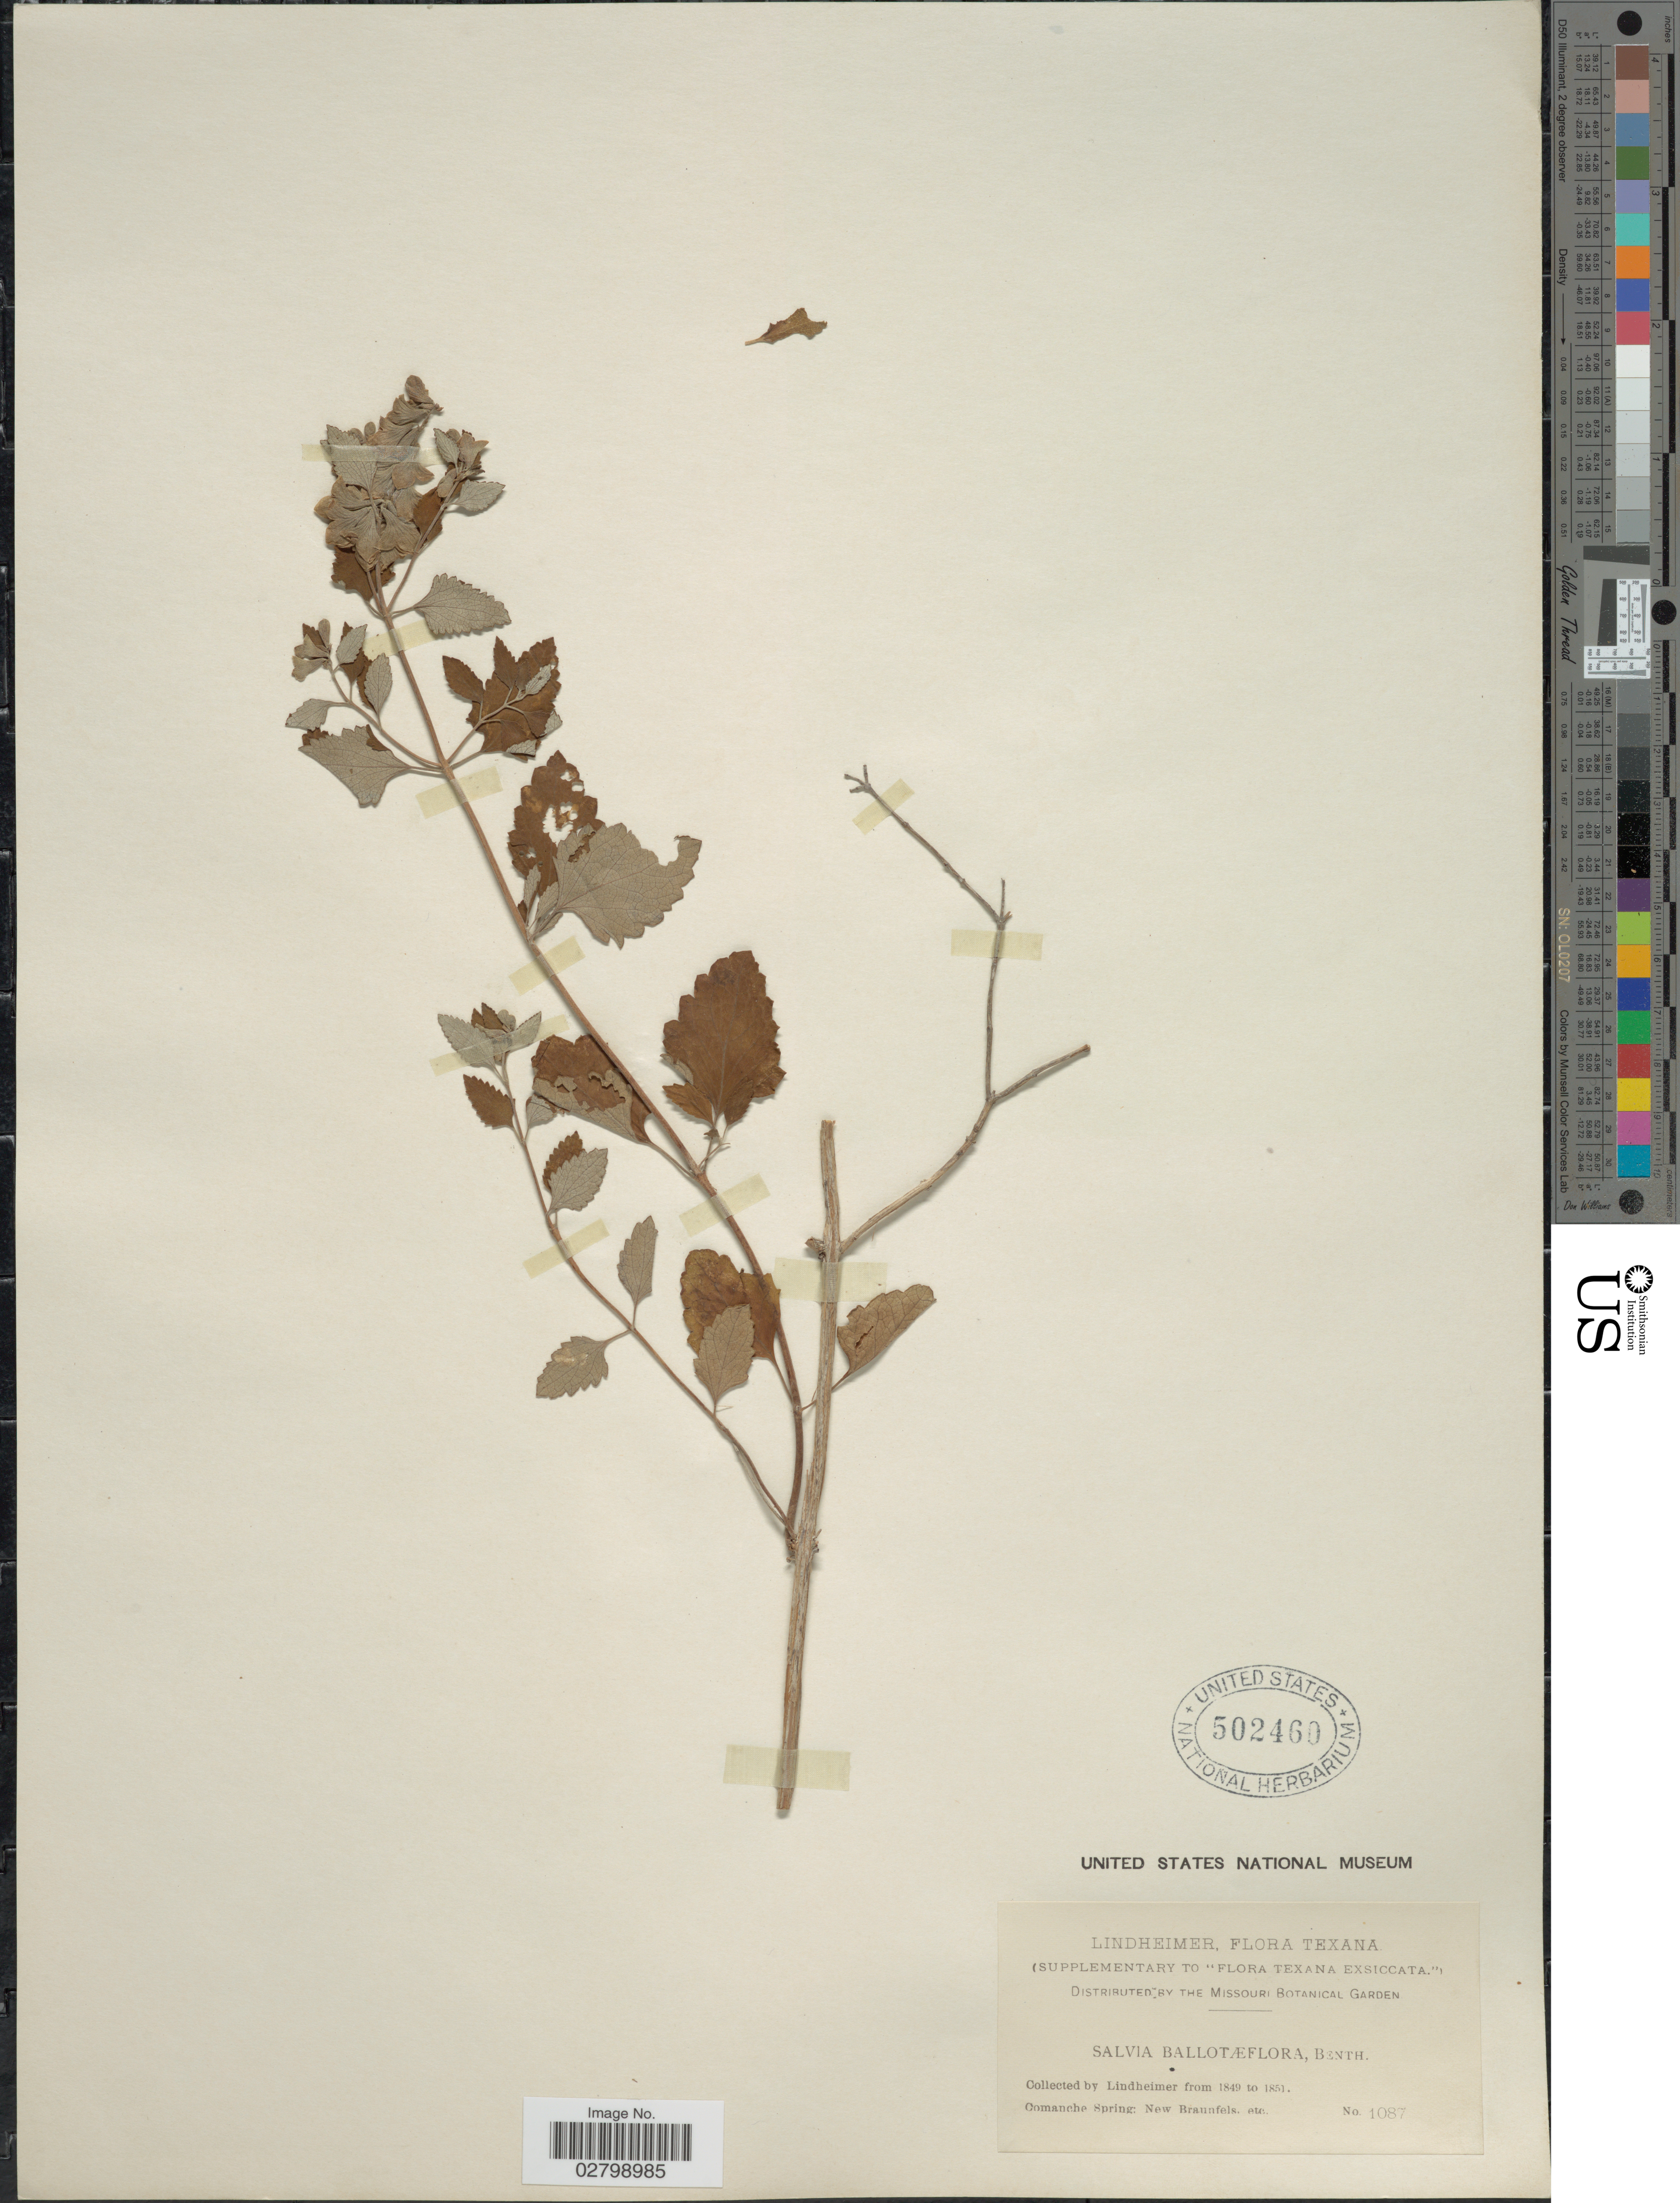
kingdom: Plantae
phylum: Tracheophyta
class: Magnoliopsida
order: Lamiales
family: Lamiaceae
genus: Salvia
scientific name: Salvia ballotiflora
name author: Benth.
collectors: -. Lindheimer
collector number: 1087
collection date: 1849/1851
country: United States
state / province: Texas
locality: Comanche Spring: New Braunfels, etc.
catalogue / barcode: US 502460